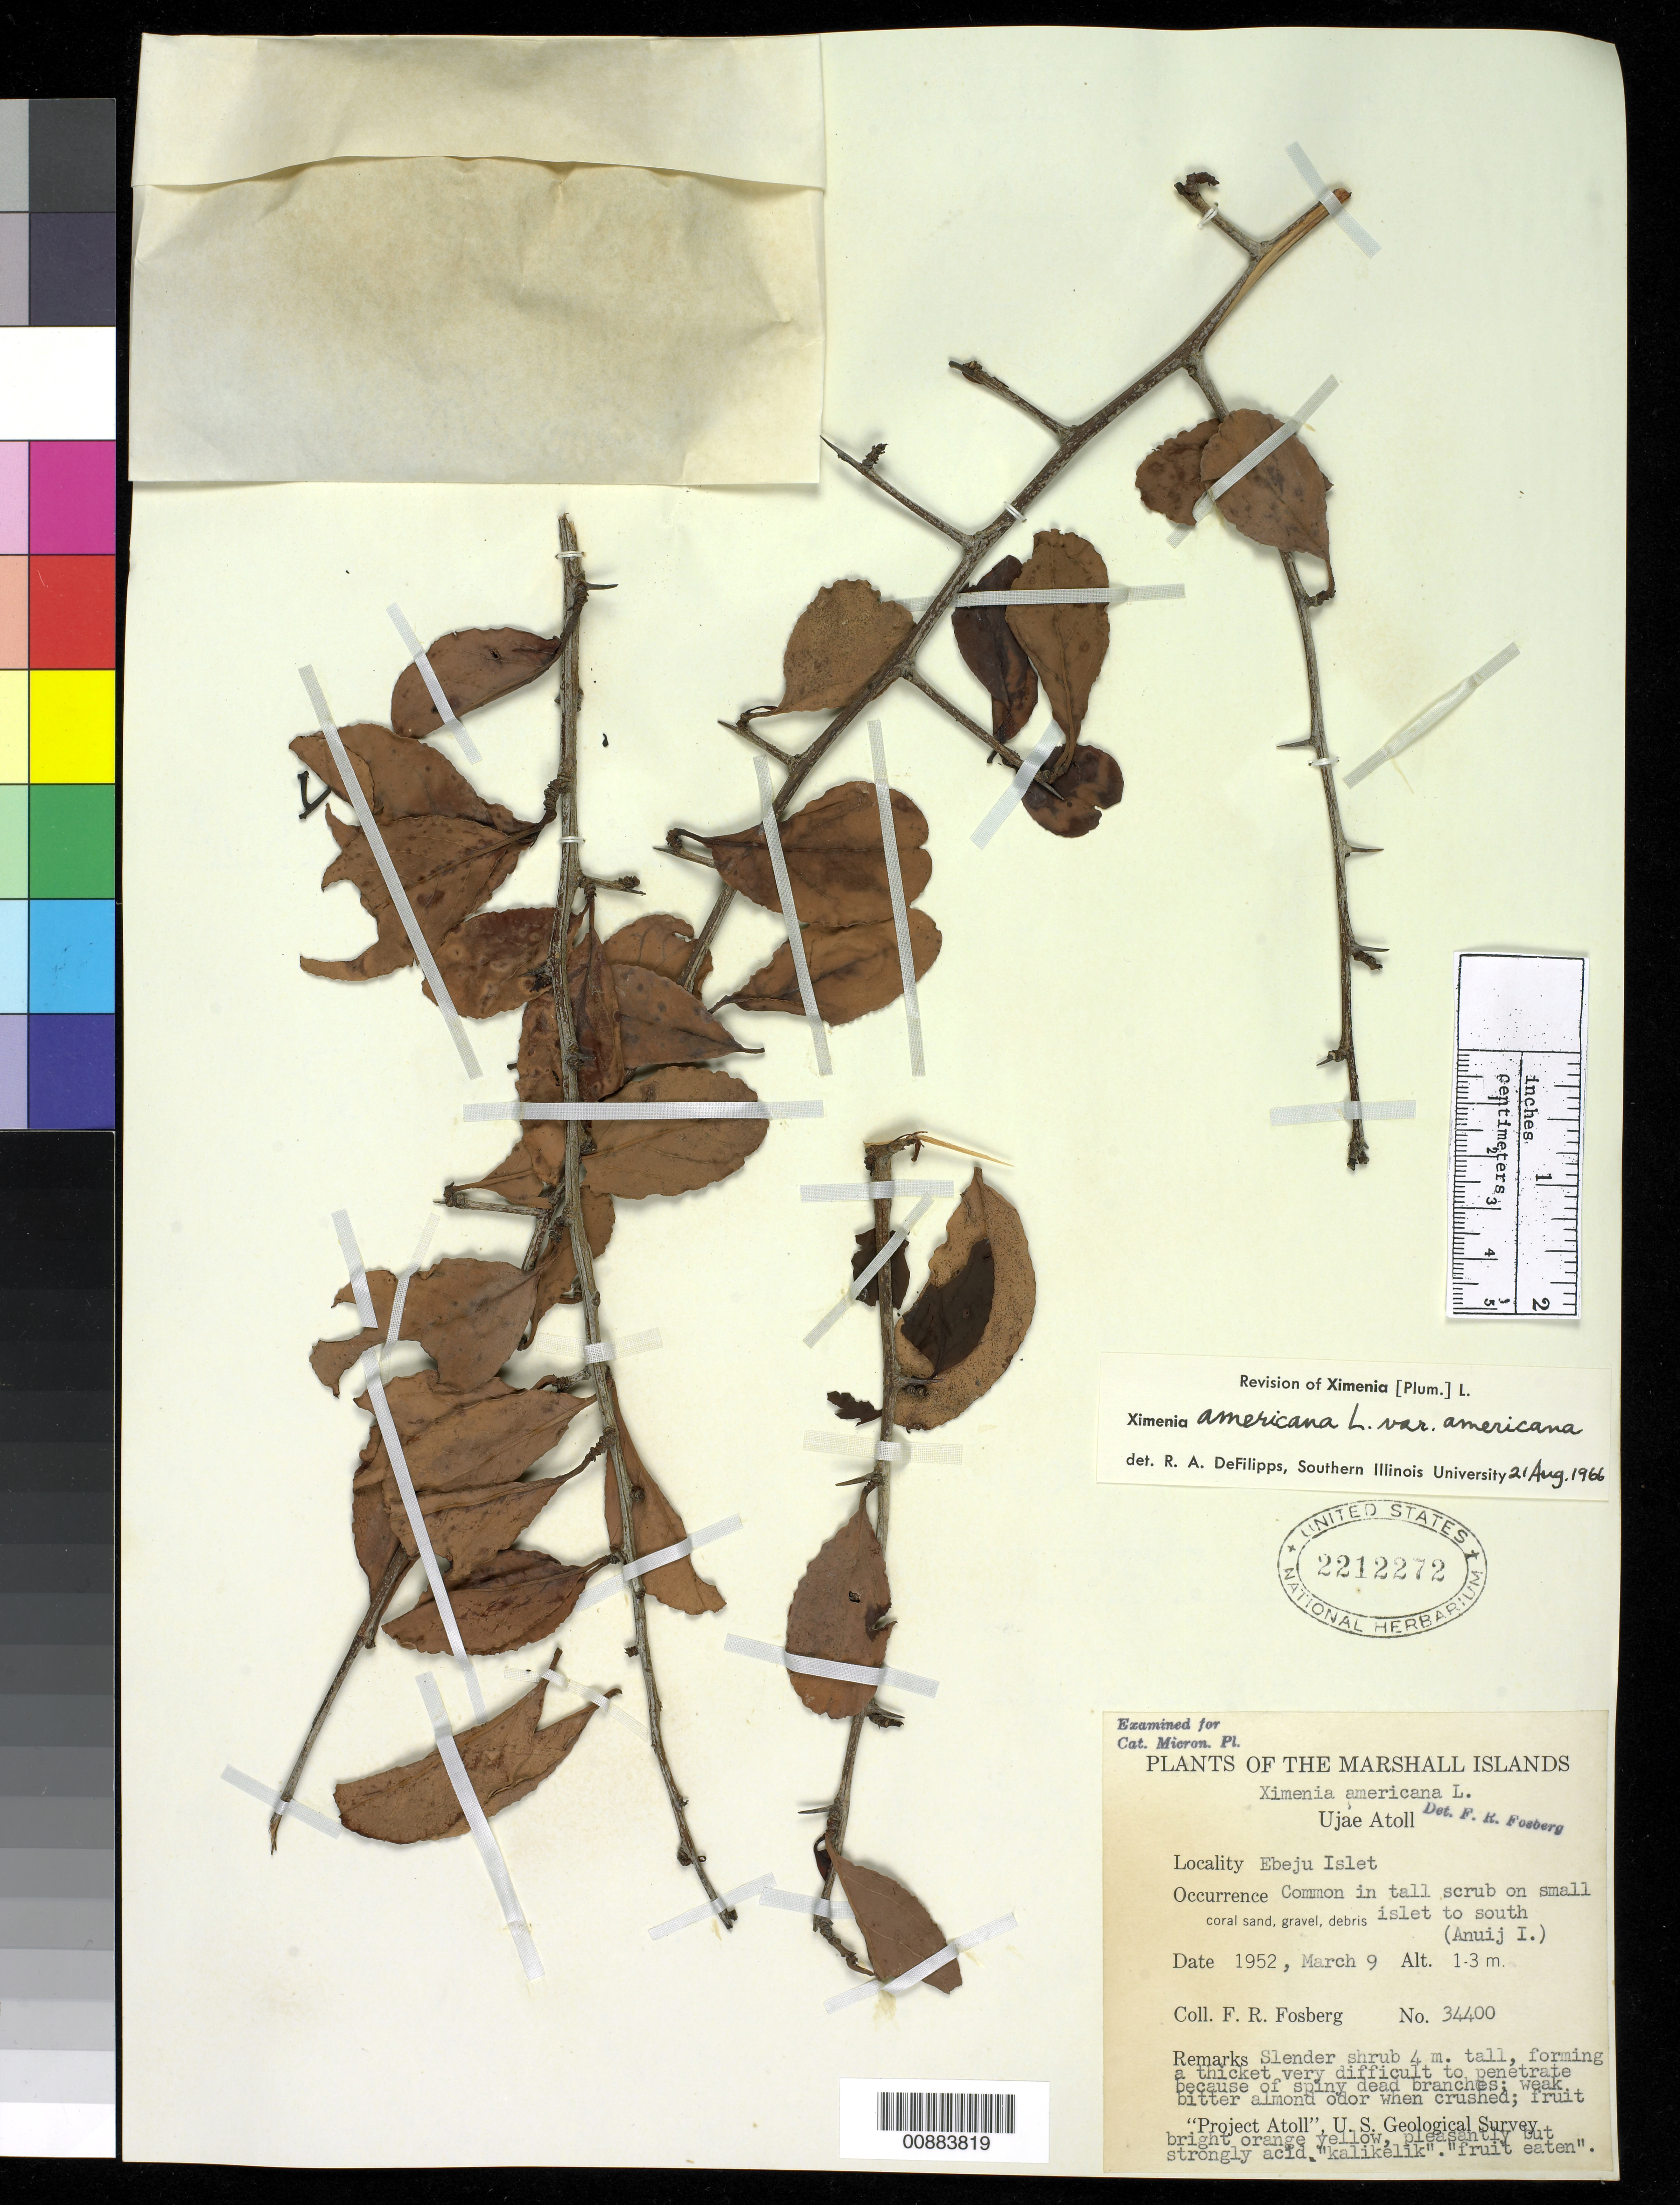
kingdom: Plantae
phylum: Tracheophyta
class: Magnoliopsida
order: Santalales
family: Ximeniaceae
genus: Ximenia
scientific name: Ximenia americana var. americana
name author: L.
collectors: F. R. Fosberg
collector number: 34400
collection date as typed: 09 Mar 1952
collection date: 1952-03-09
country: Marshall Islands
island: Ujae Atoll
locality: Ebeju Islet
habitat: Coral sand, gravel, debris. Common in tall scrub on small islet to south (Anuij I.)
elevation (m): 1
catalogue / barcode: US 2212272